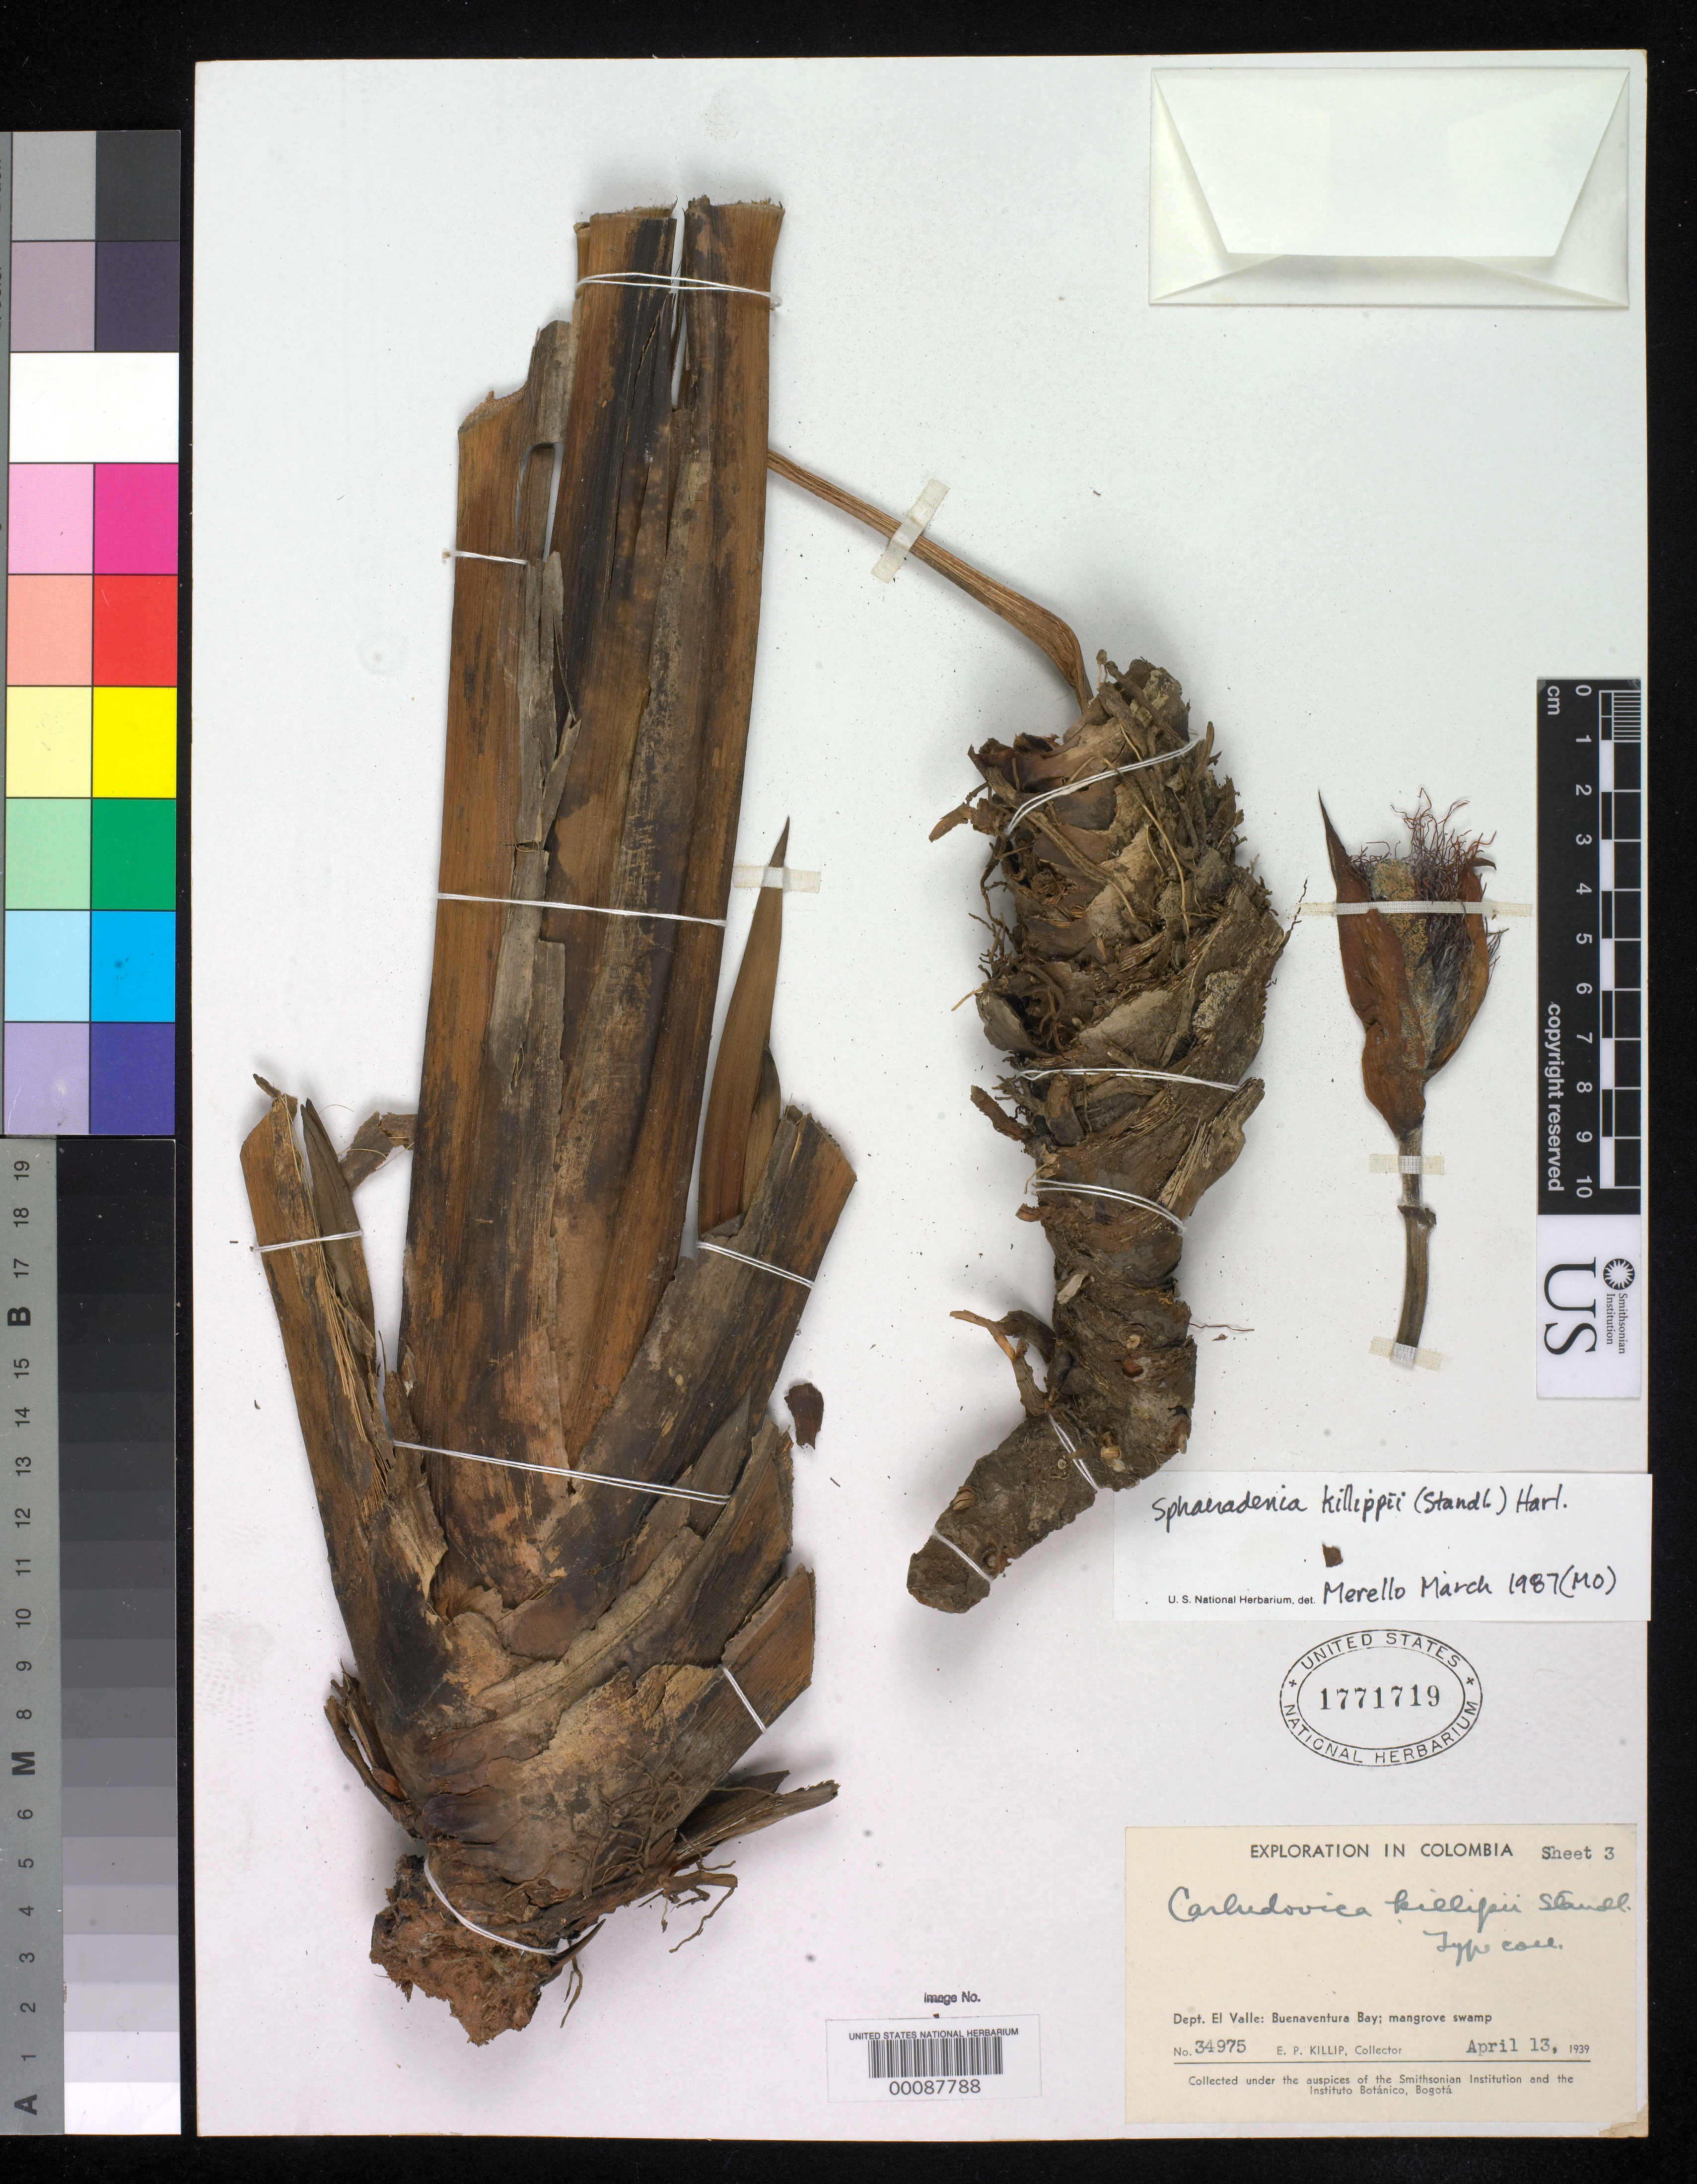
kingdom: Plantae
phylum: Tracheophyta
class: Liliopsida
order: Pandanales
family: Cyclanthaceae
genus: Carludovica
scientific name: Carludovica killipii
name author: Standl.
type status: Isotype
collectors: E. P. Killip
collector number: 34975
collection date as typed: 13 Apr 1939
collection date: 1939-04-13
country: Colombia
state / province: Valle del Cauca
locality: Buena Ventura Bay, mangrove swamp.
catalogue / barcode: US 1771719